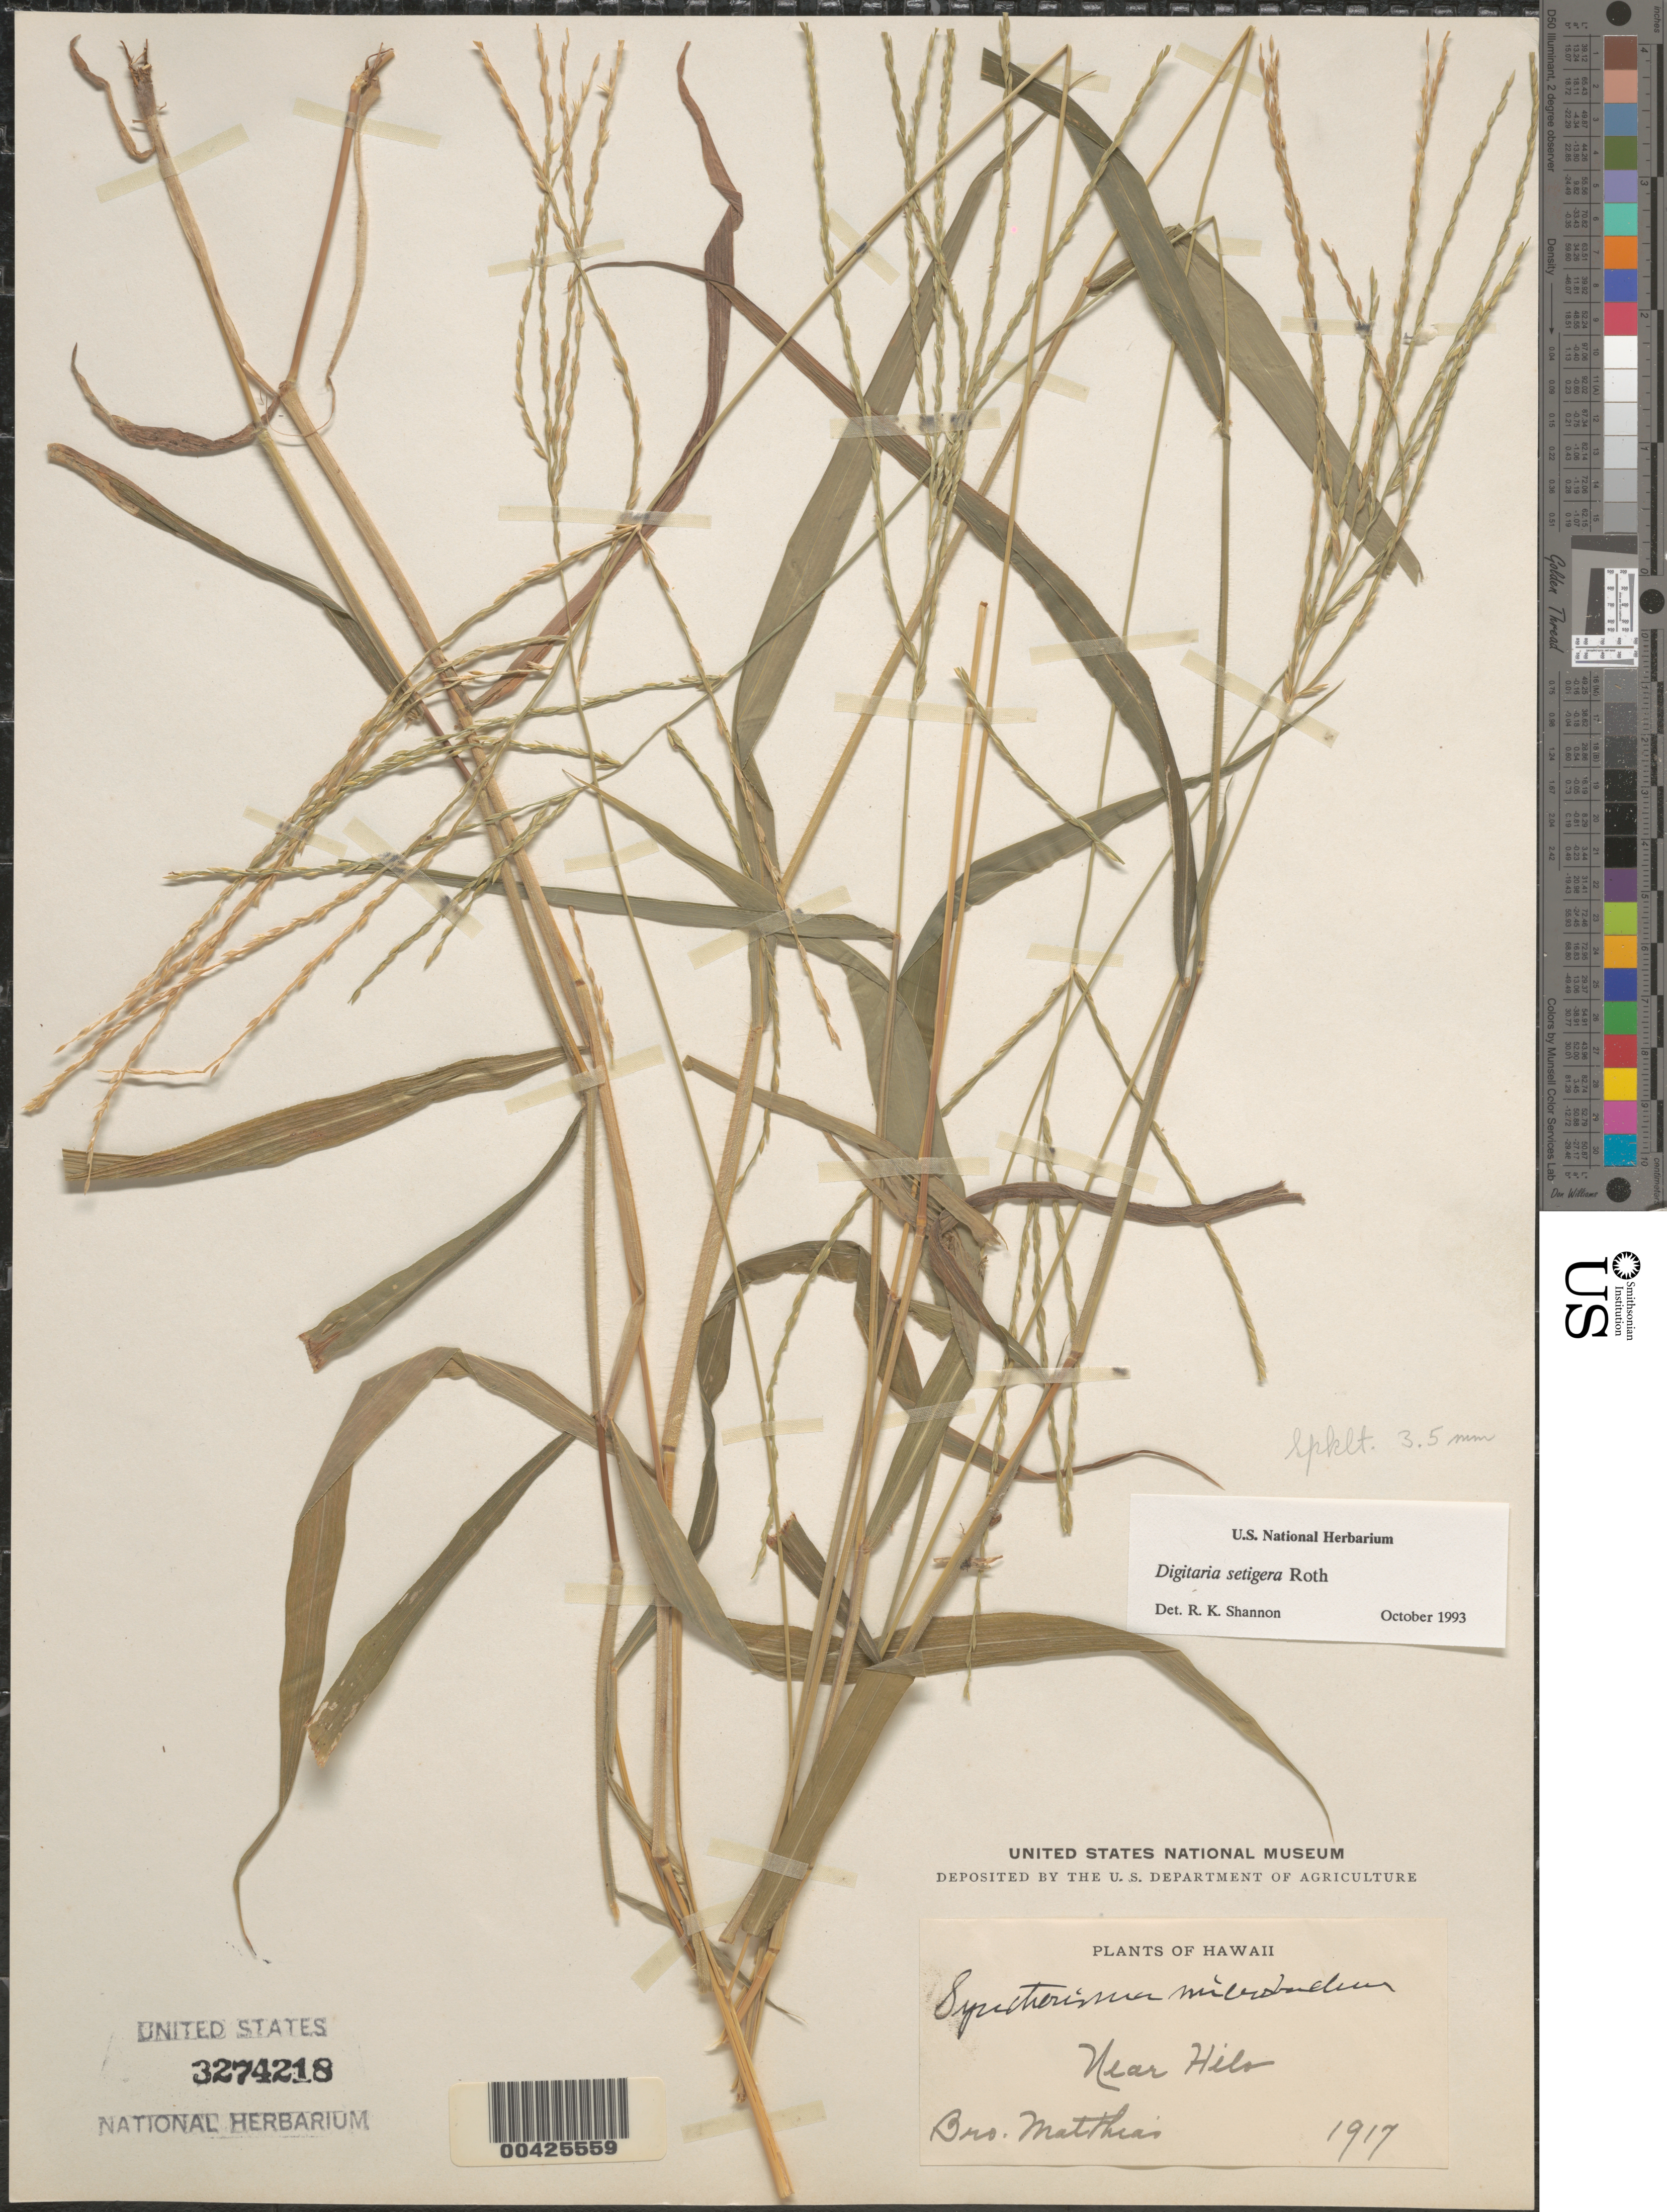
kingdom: Plantae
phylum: Tracheophyta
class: Liliopsida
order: Poales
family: Poaceae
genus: Digitaria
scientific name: Digitaria setigera var. setigera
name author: Roth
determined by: Faccenda, K.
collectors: B. Matthias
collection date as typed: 1917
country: United States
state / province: Hawaii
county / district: Hawaii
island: Hawaii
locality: Near Hilo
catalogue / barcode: US 3274218